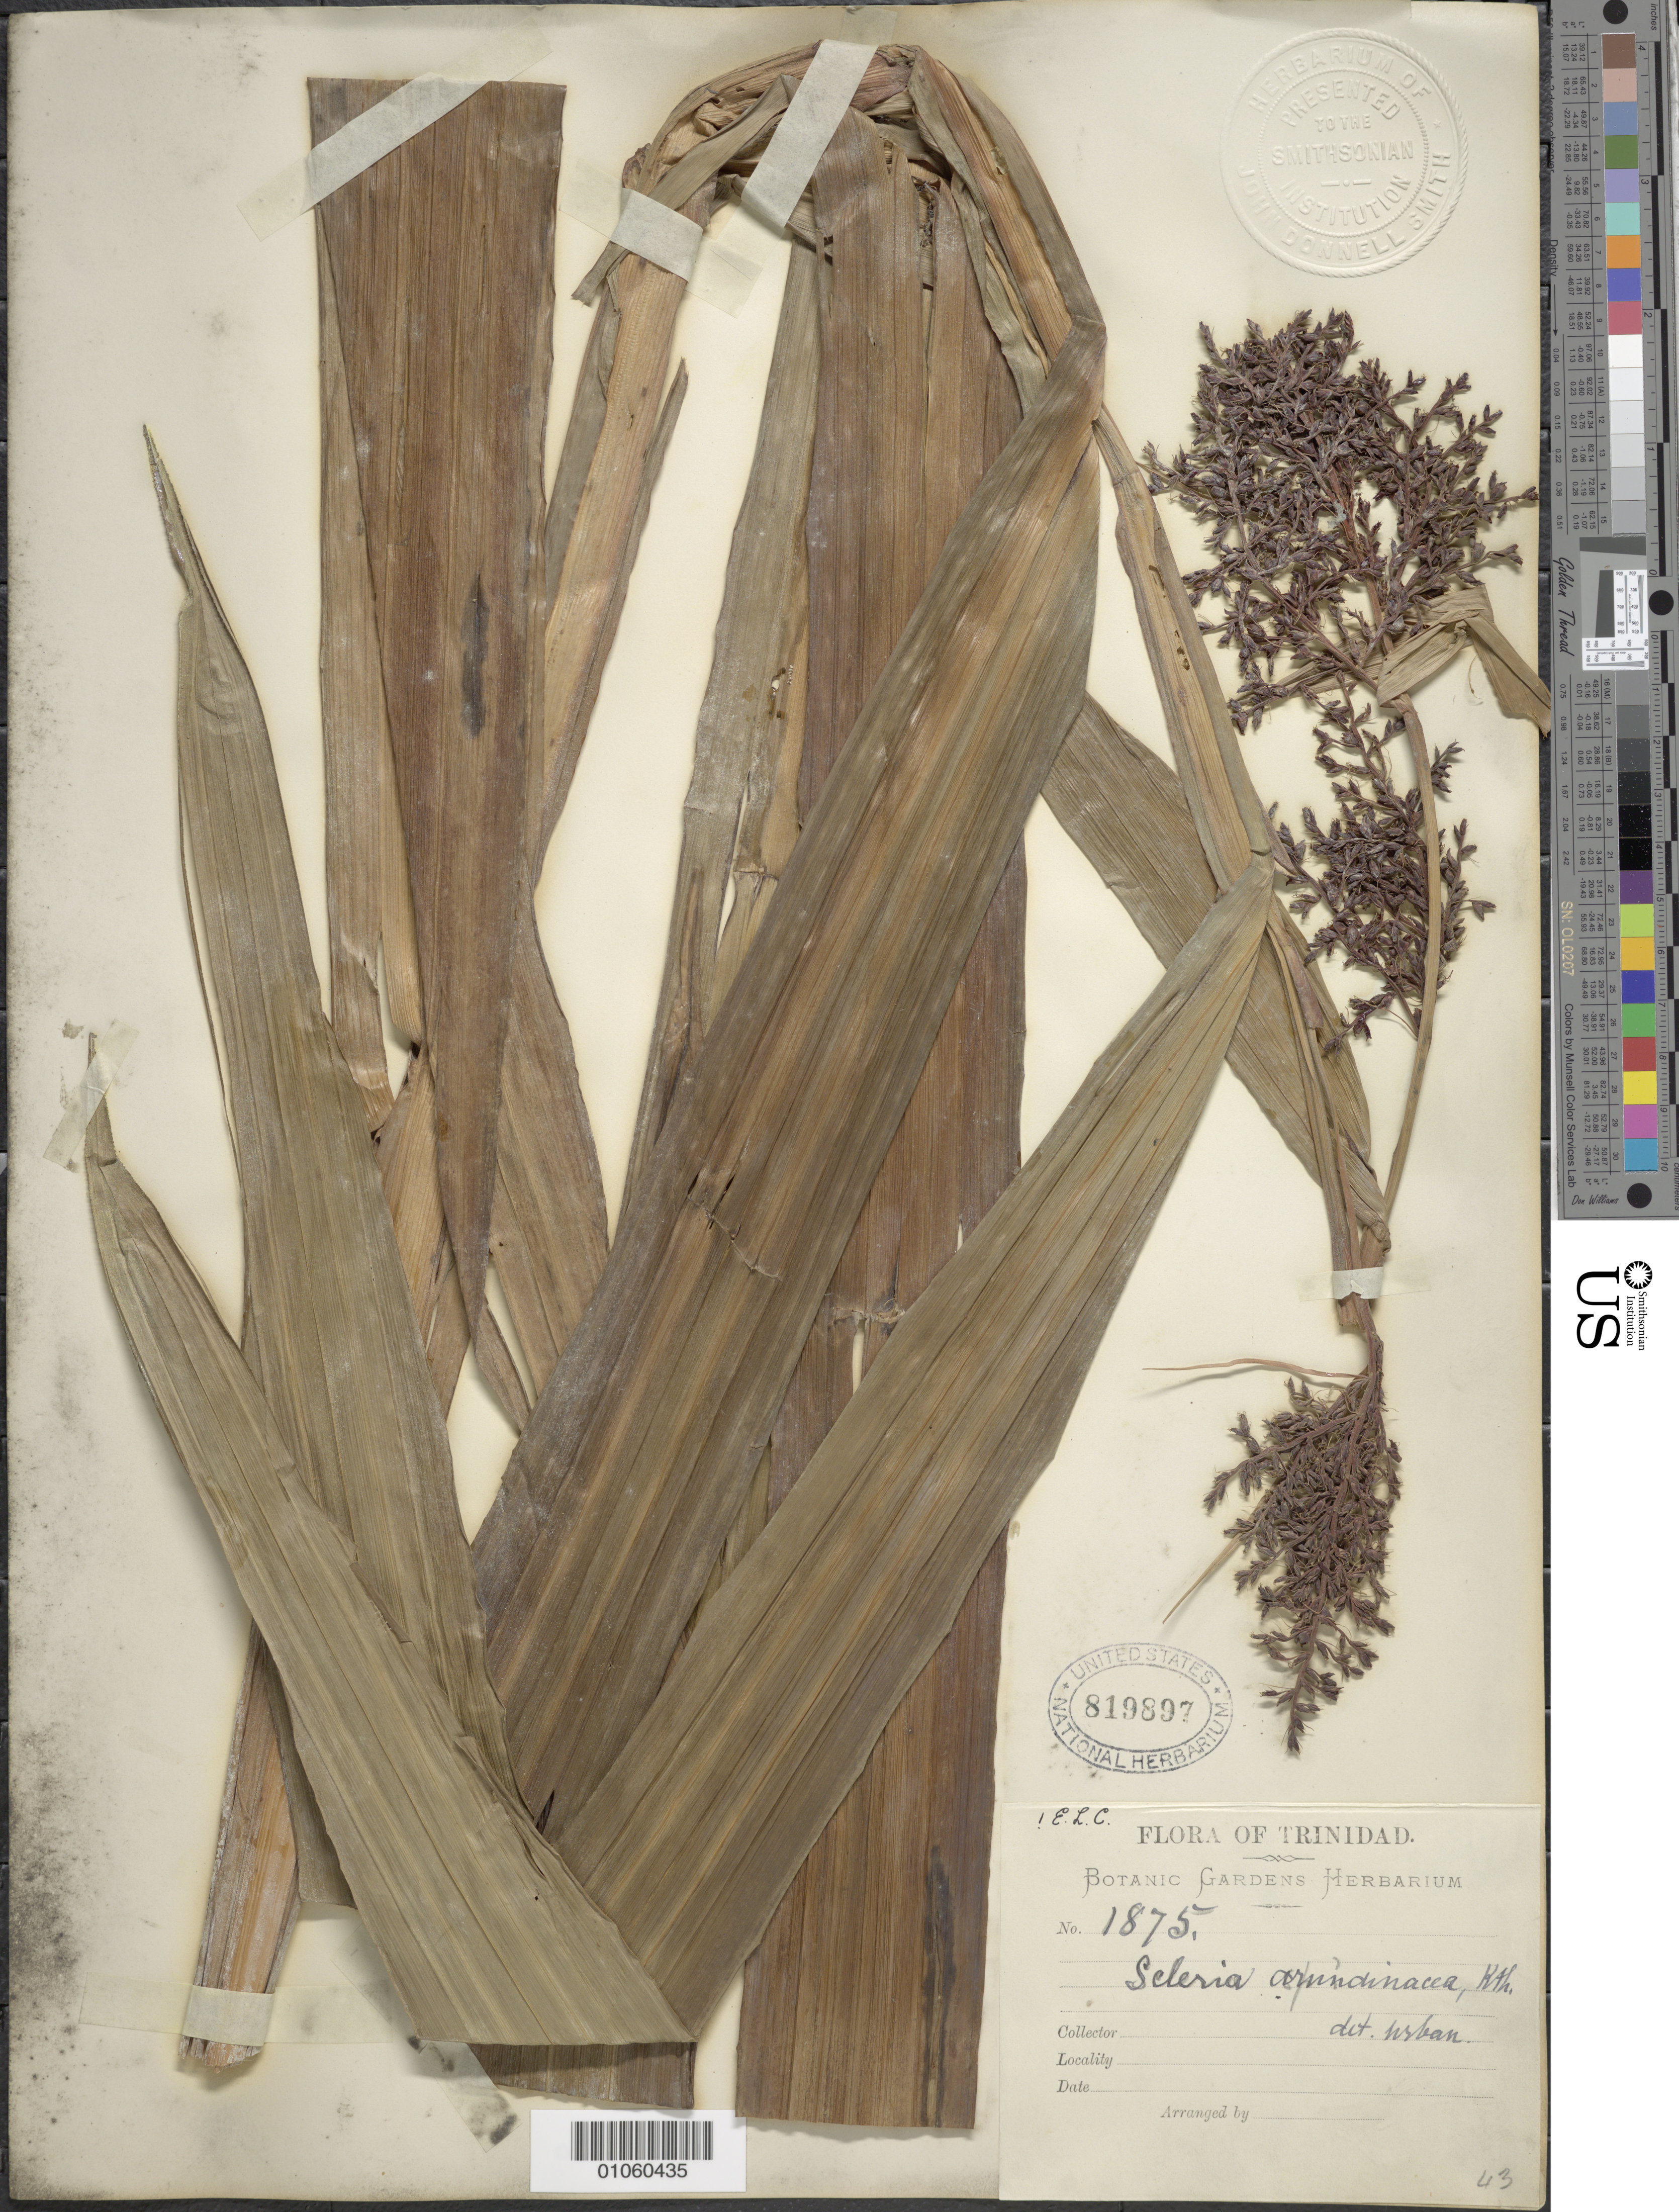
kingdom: Plantae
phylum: Tracheophyta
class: Liliopsida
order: Poales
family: Cyperaceae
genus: Scleria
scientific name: Scleria latifolia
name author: Sw.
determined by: Strong, Mark T., (BOT), Smithsonian Institution - National Museum of Natural History (UNITED STATES)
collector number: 1875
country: Trinidad and Tobago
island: Trinidad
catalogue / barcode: US 819897